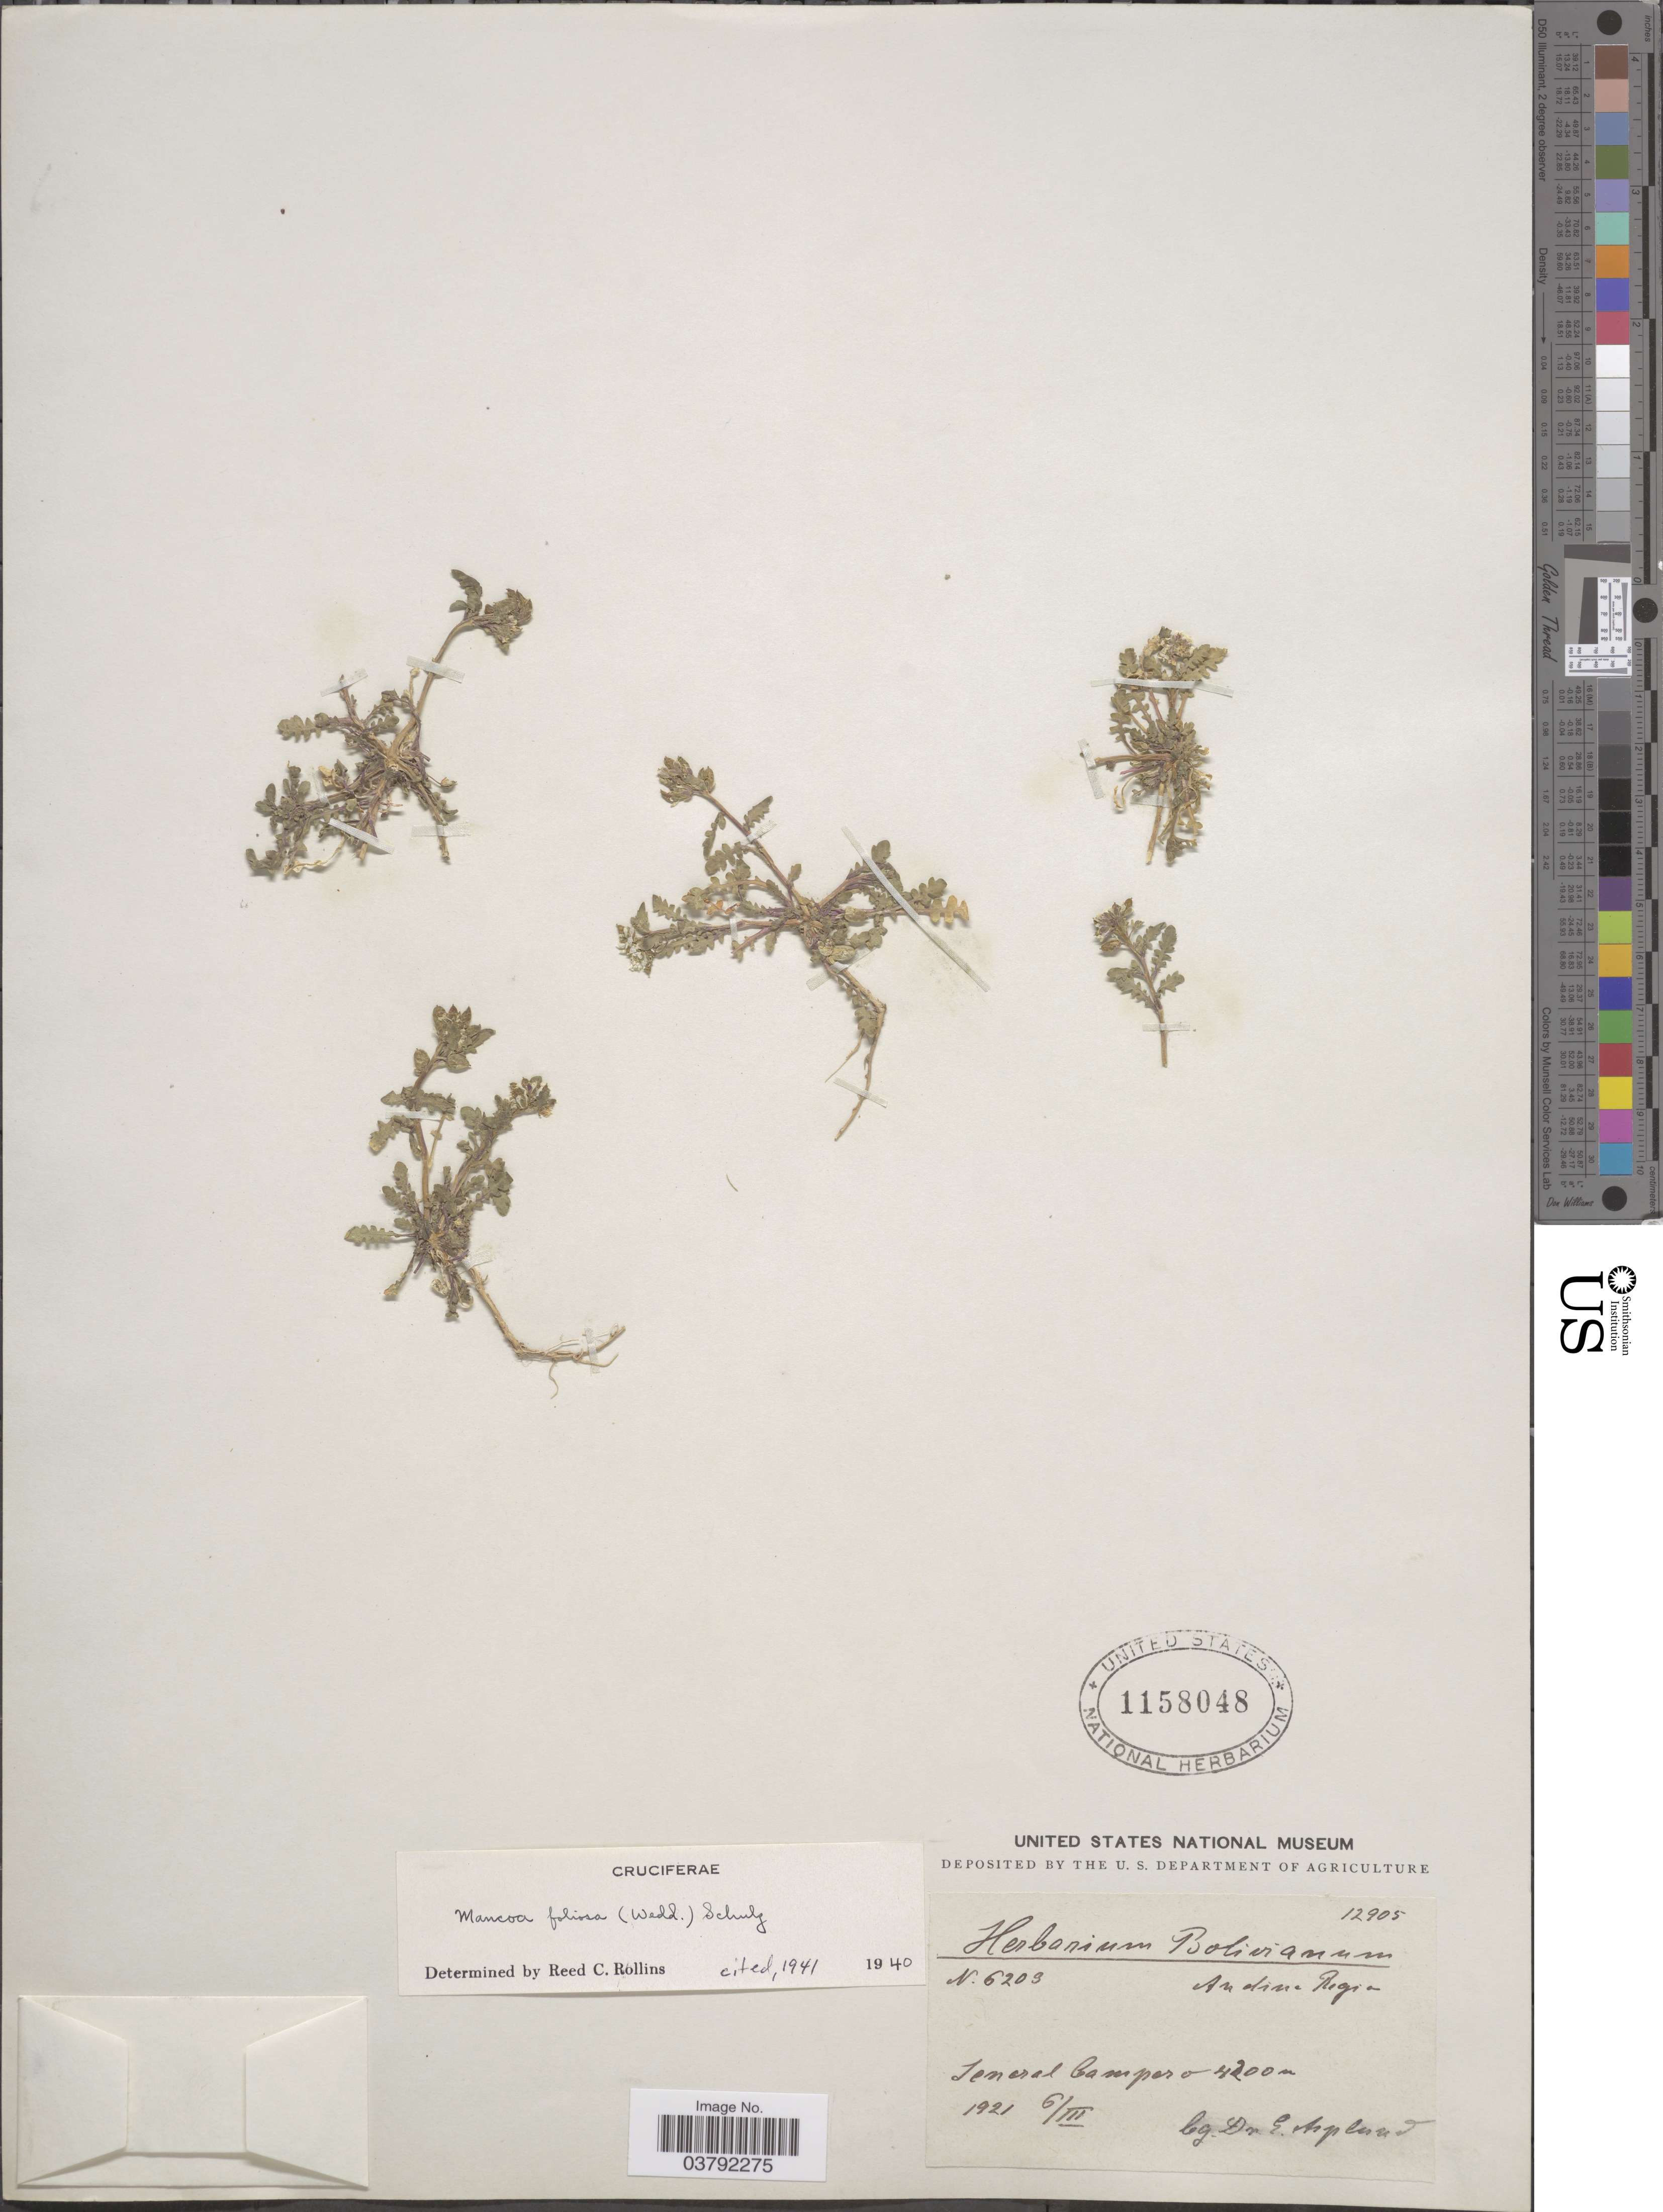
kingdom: Plantae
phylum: Tracheophyta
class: Magnoliopsida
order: Brassicales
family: Brassicaceae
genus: Mancoa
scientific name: Mancoa foliosa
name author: (Wedd.) Wedd.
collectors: E. Asplund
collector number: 6203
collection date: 1921-03-06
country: Bolivia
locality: General Campero. Andine Regio.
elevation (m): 4200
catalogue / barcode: US 1158048